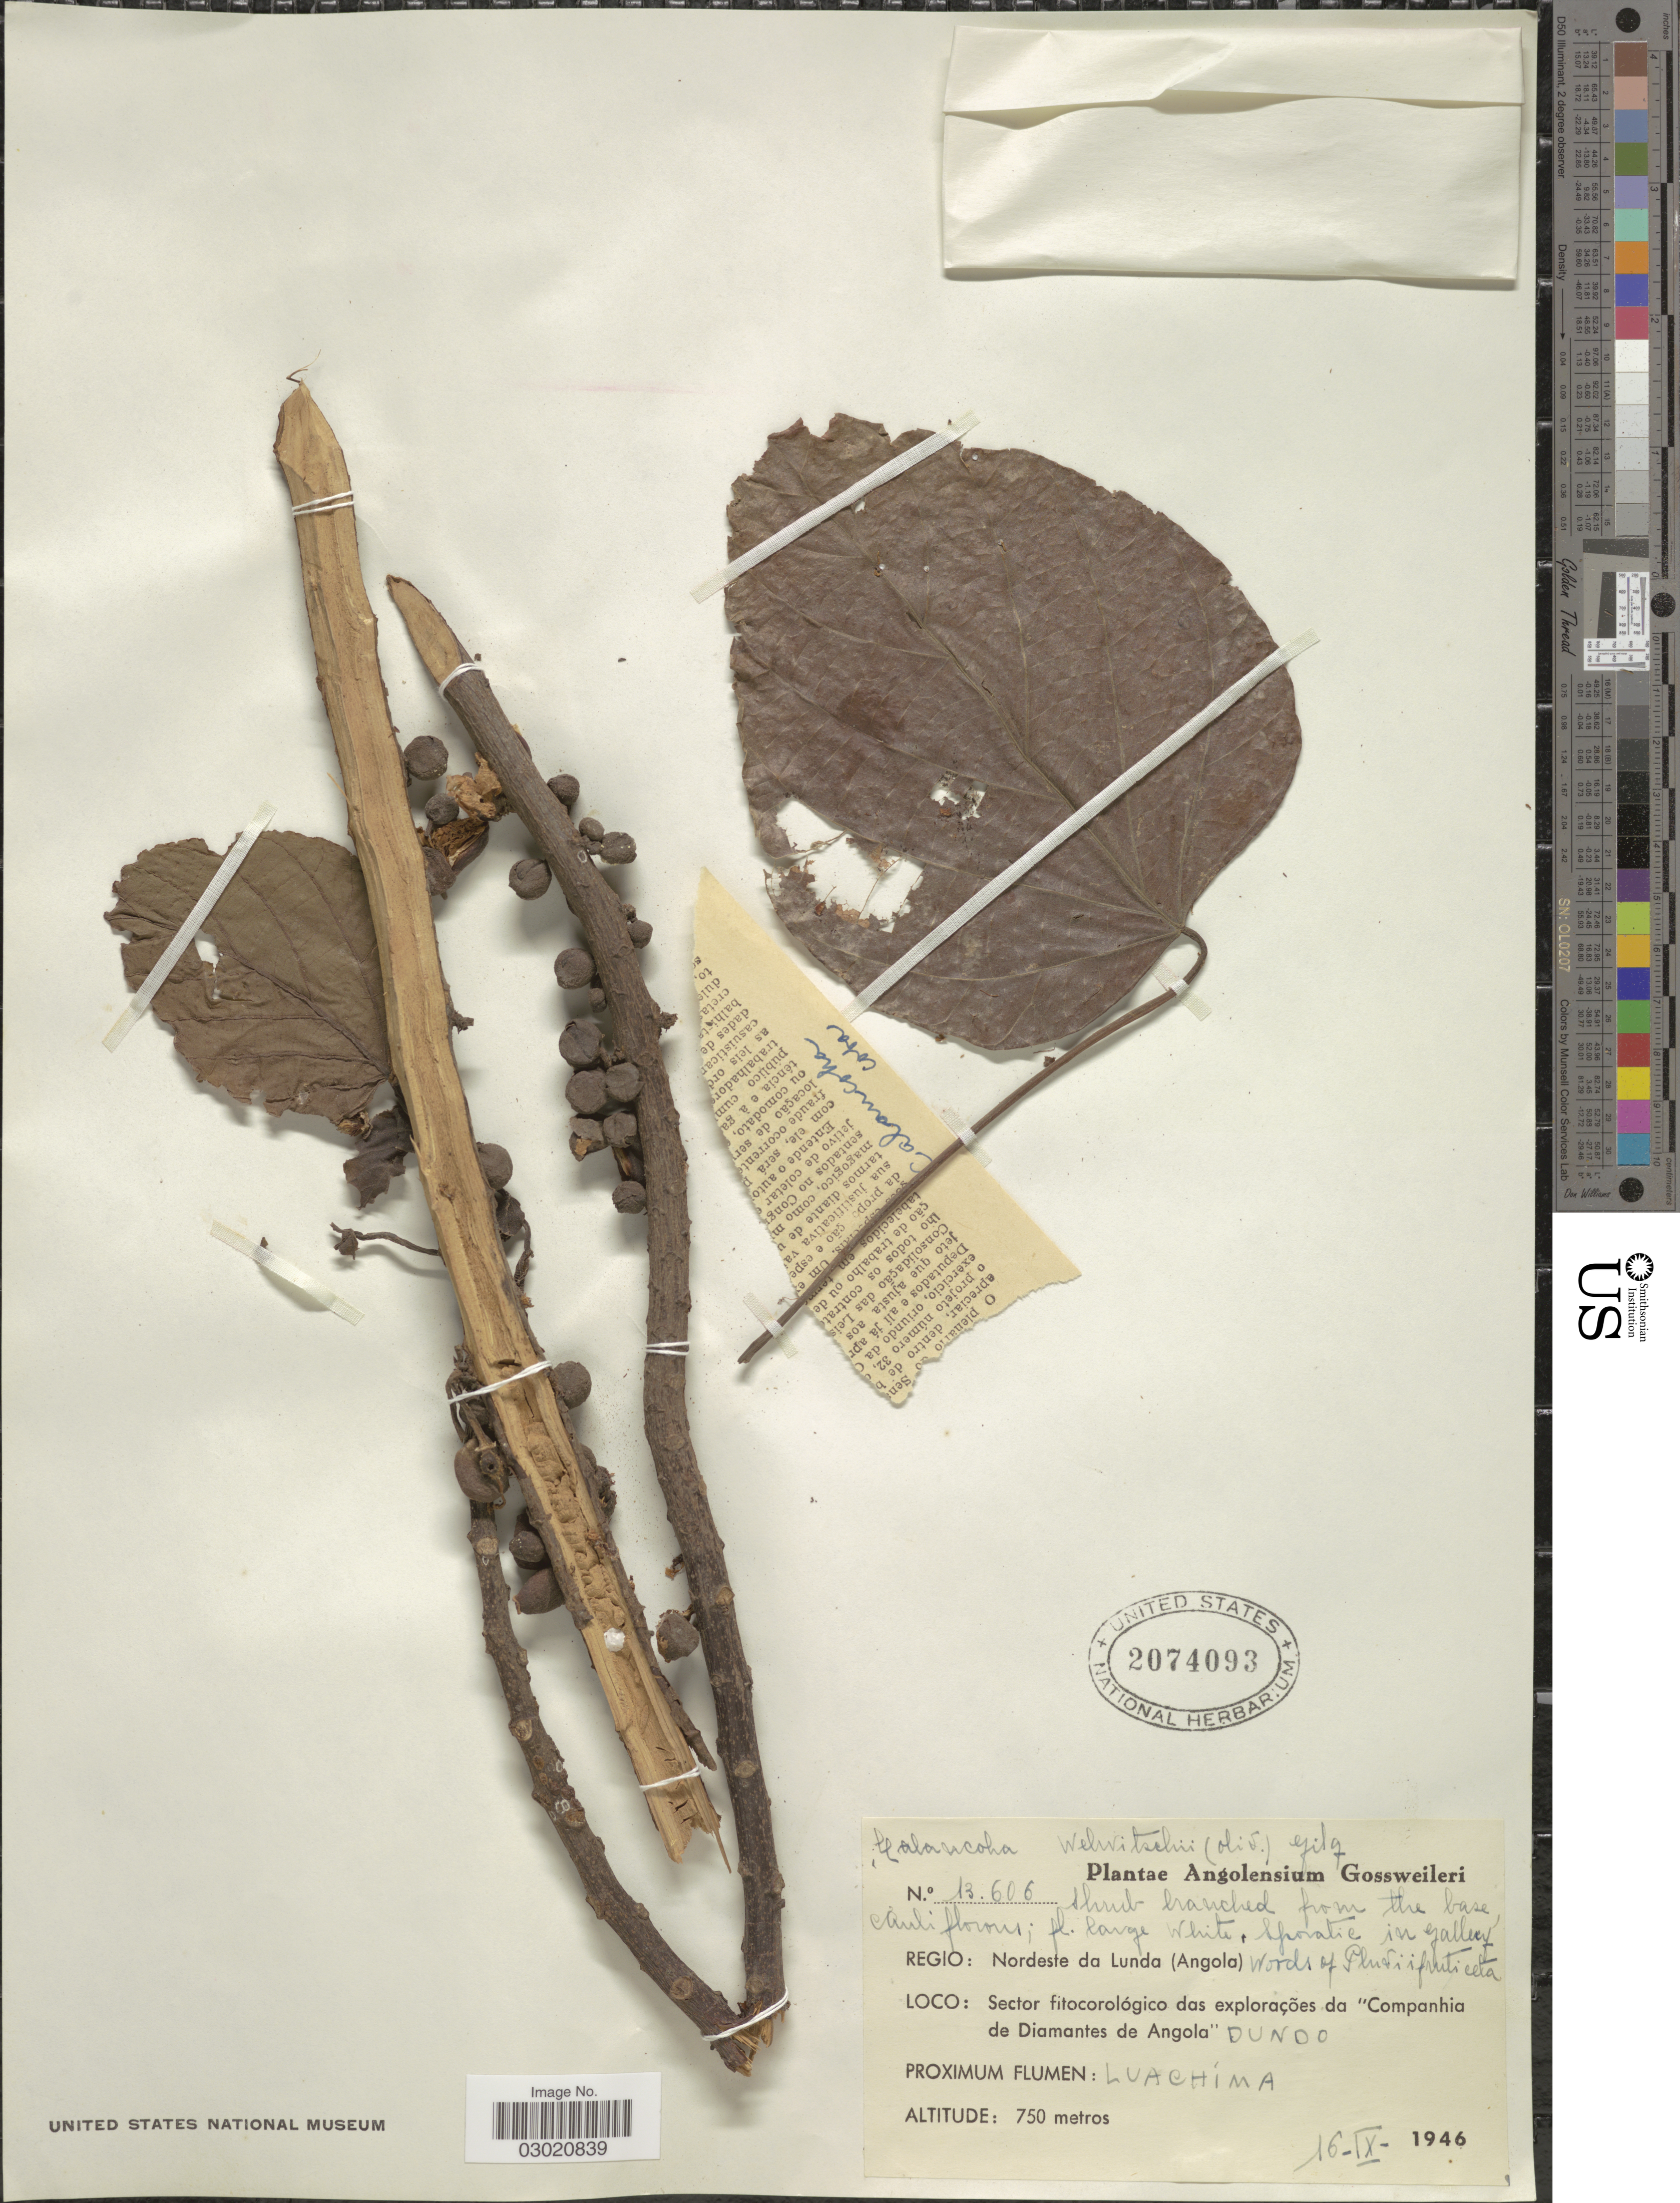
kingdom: Plantae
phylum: Tracheophyta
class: Magnoliopsida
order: Malpighiales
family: Achariaceae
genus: Caloncoba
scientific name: Caloncoba welwitschii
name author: (Oliv.) Gilg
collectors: -. Gossweiler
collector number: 13606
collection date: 1946-09-16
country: Angola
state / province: Lunda Norte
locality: Regio: Nordeste da Lunda, Sector fitocorológico das explorações da "Companhia de Diamantes de Angola", Dundo, Luachima.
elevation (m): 750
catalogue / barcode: US 2074093